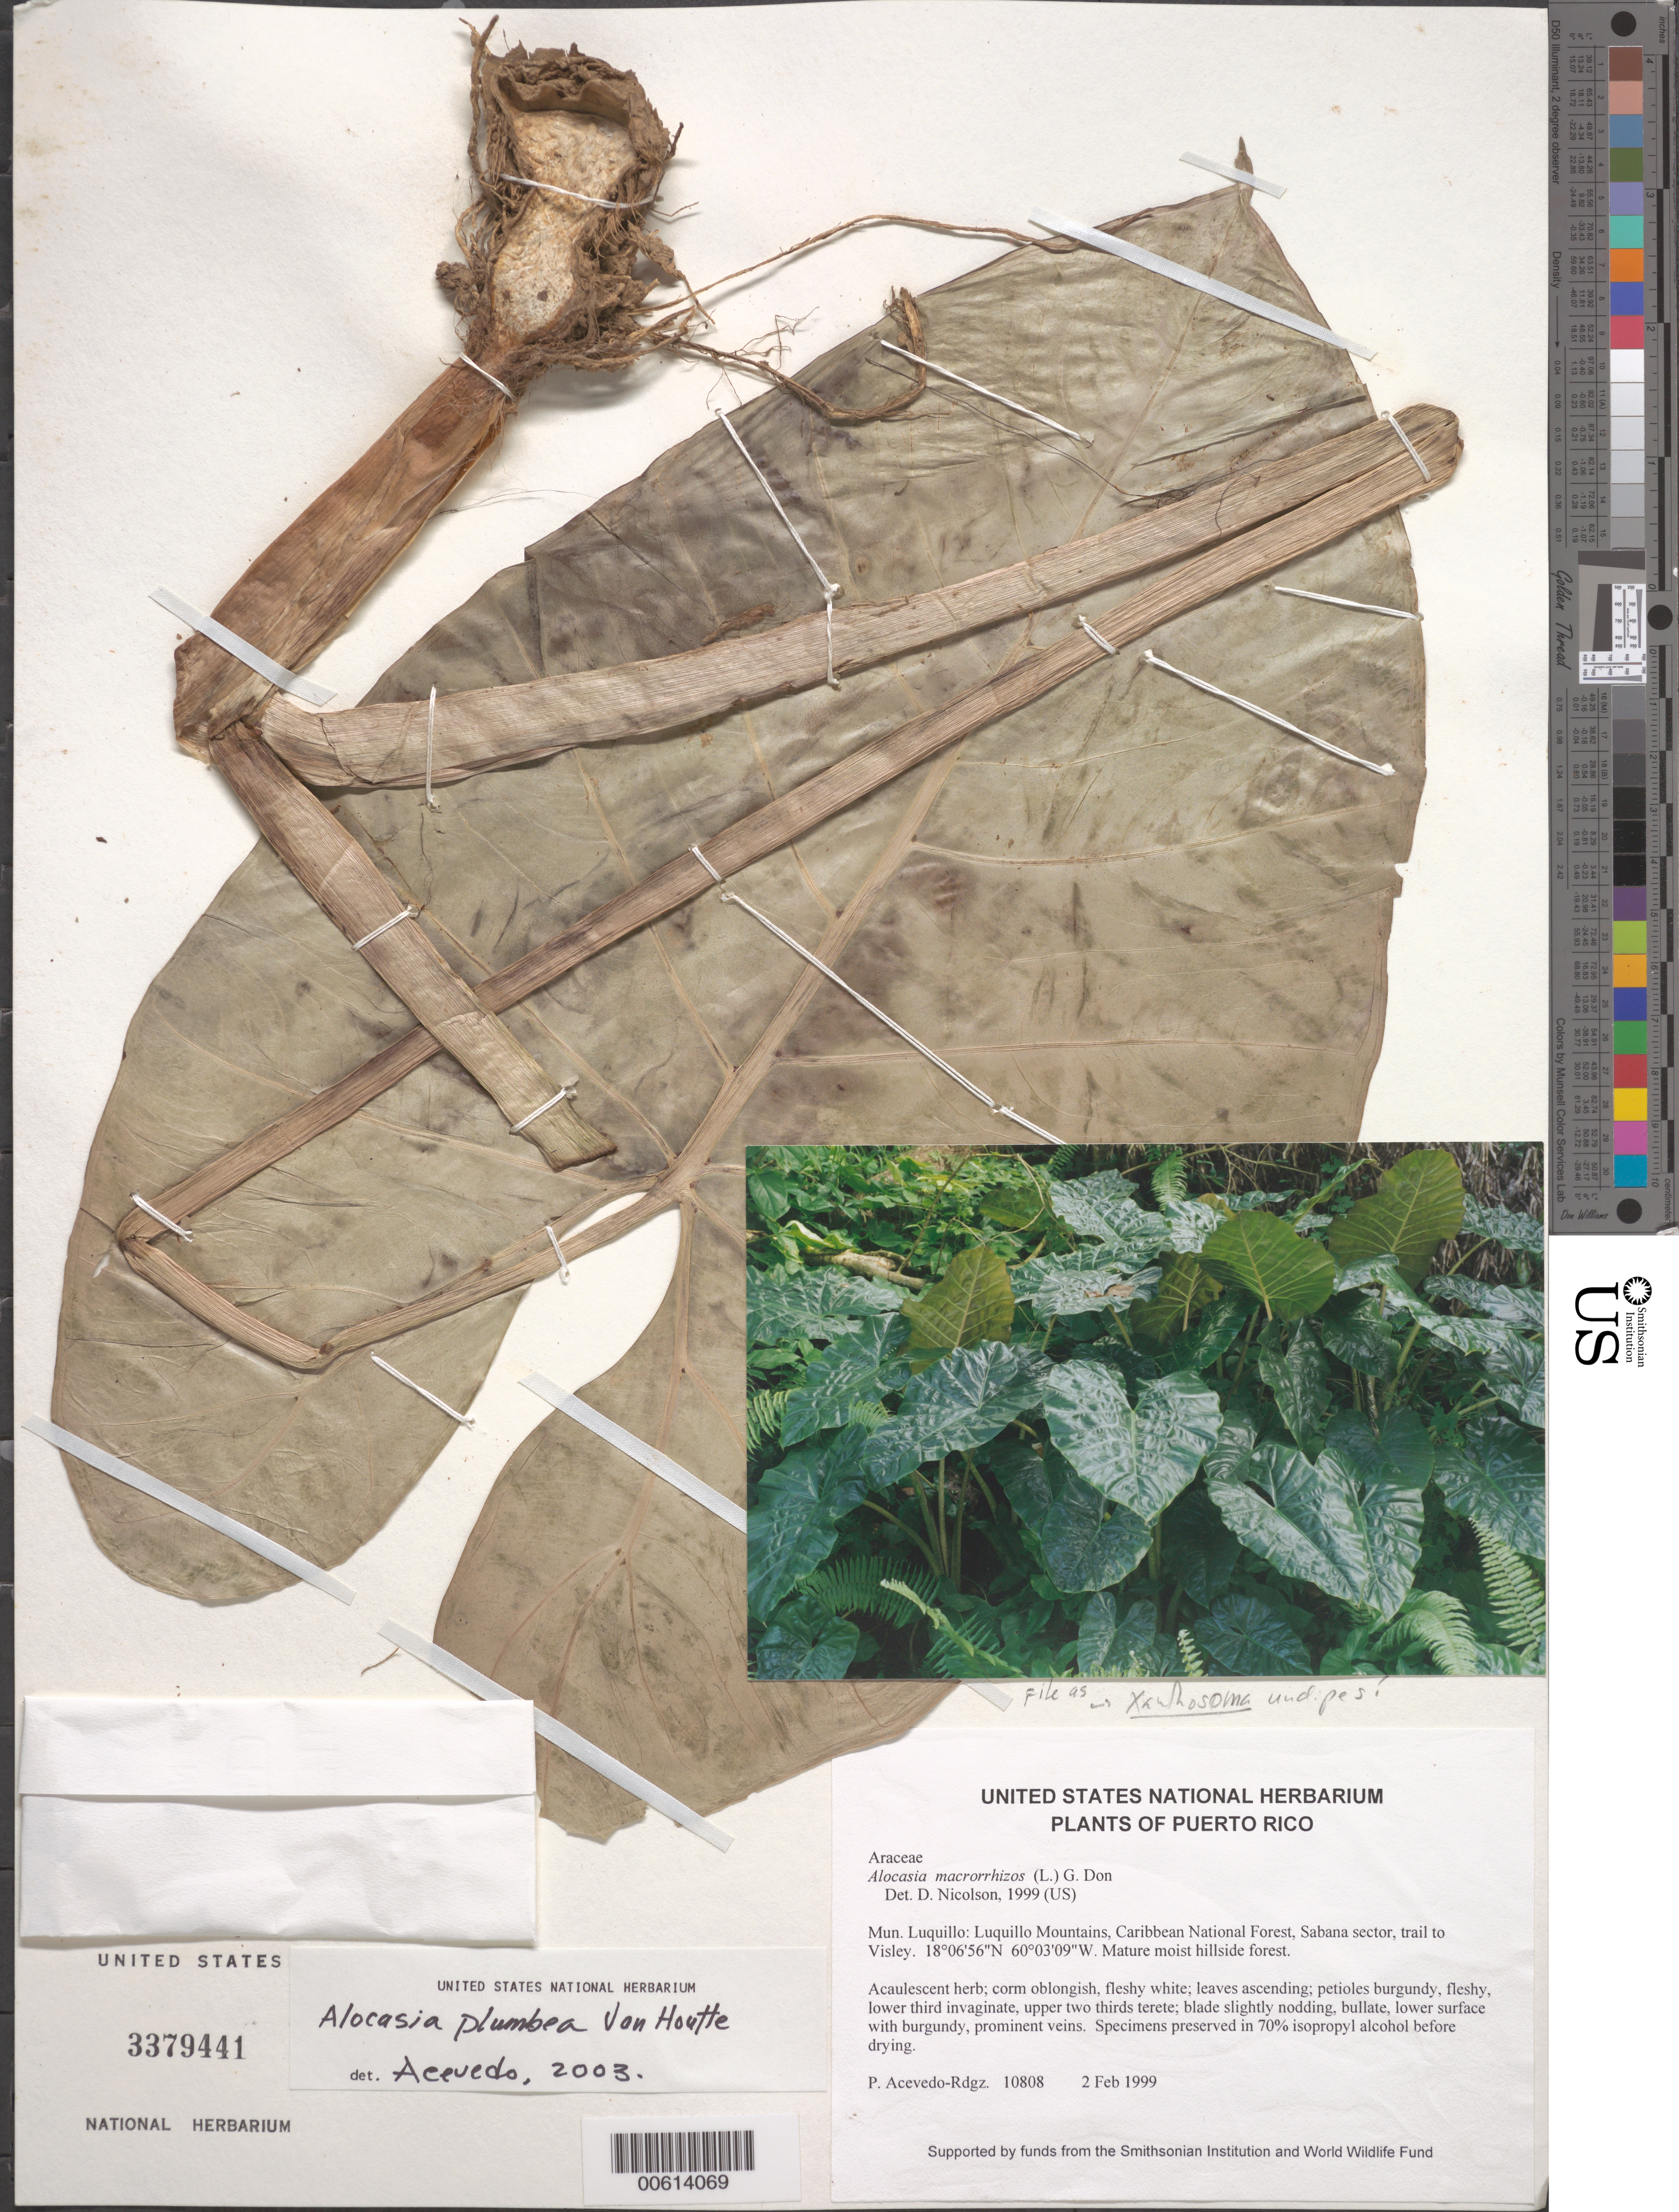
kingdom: Plantae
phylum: Tracheophyta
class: Liliopsida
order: Alismatales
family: Araceae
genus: Alocasia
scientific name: Alocasia plumbea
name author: Van Houtte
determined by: Acevedo-Rodríguez, P., (BOT), Smithsonian Institution - National Museum of Natural History (UNITED STATES)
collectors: P. Acevedo-Rodr.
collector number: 10808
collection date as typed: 02 Feb 1999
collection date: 1999-02-02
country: Puerto Rico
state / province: Luquillo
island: Puerto Rico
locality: Luquillo: Luquillo Mountains, Caribbean National Forest, Sabana sector, trail to Visley.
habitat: Mature moist hillside forest.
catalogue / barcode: US 3379441